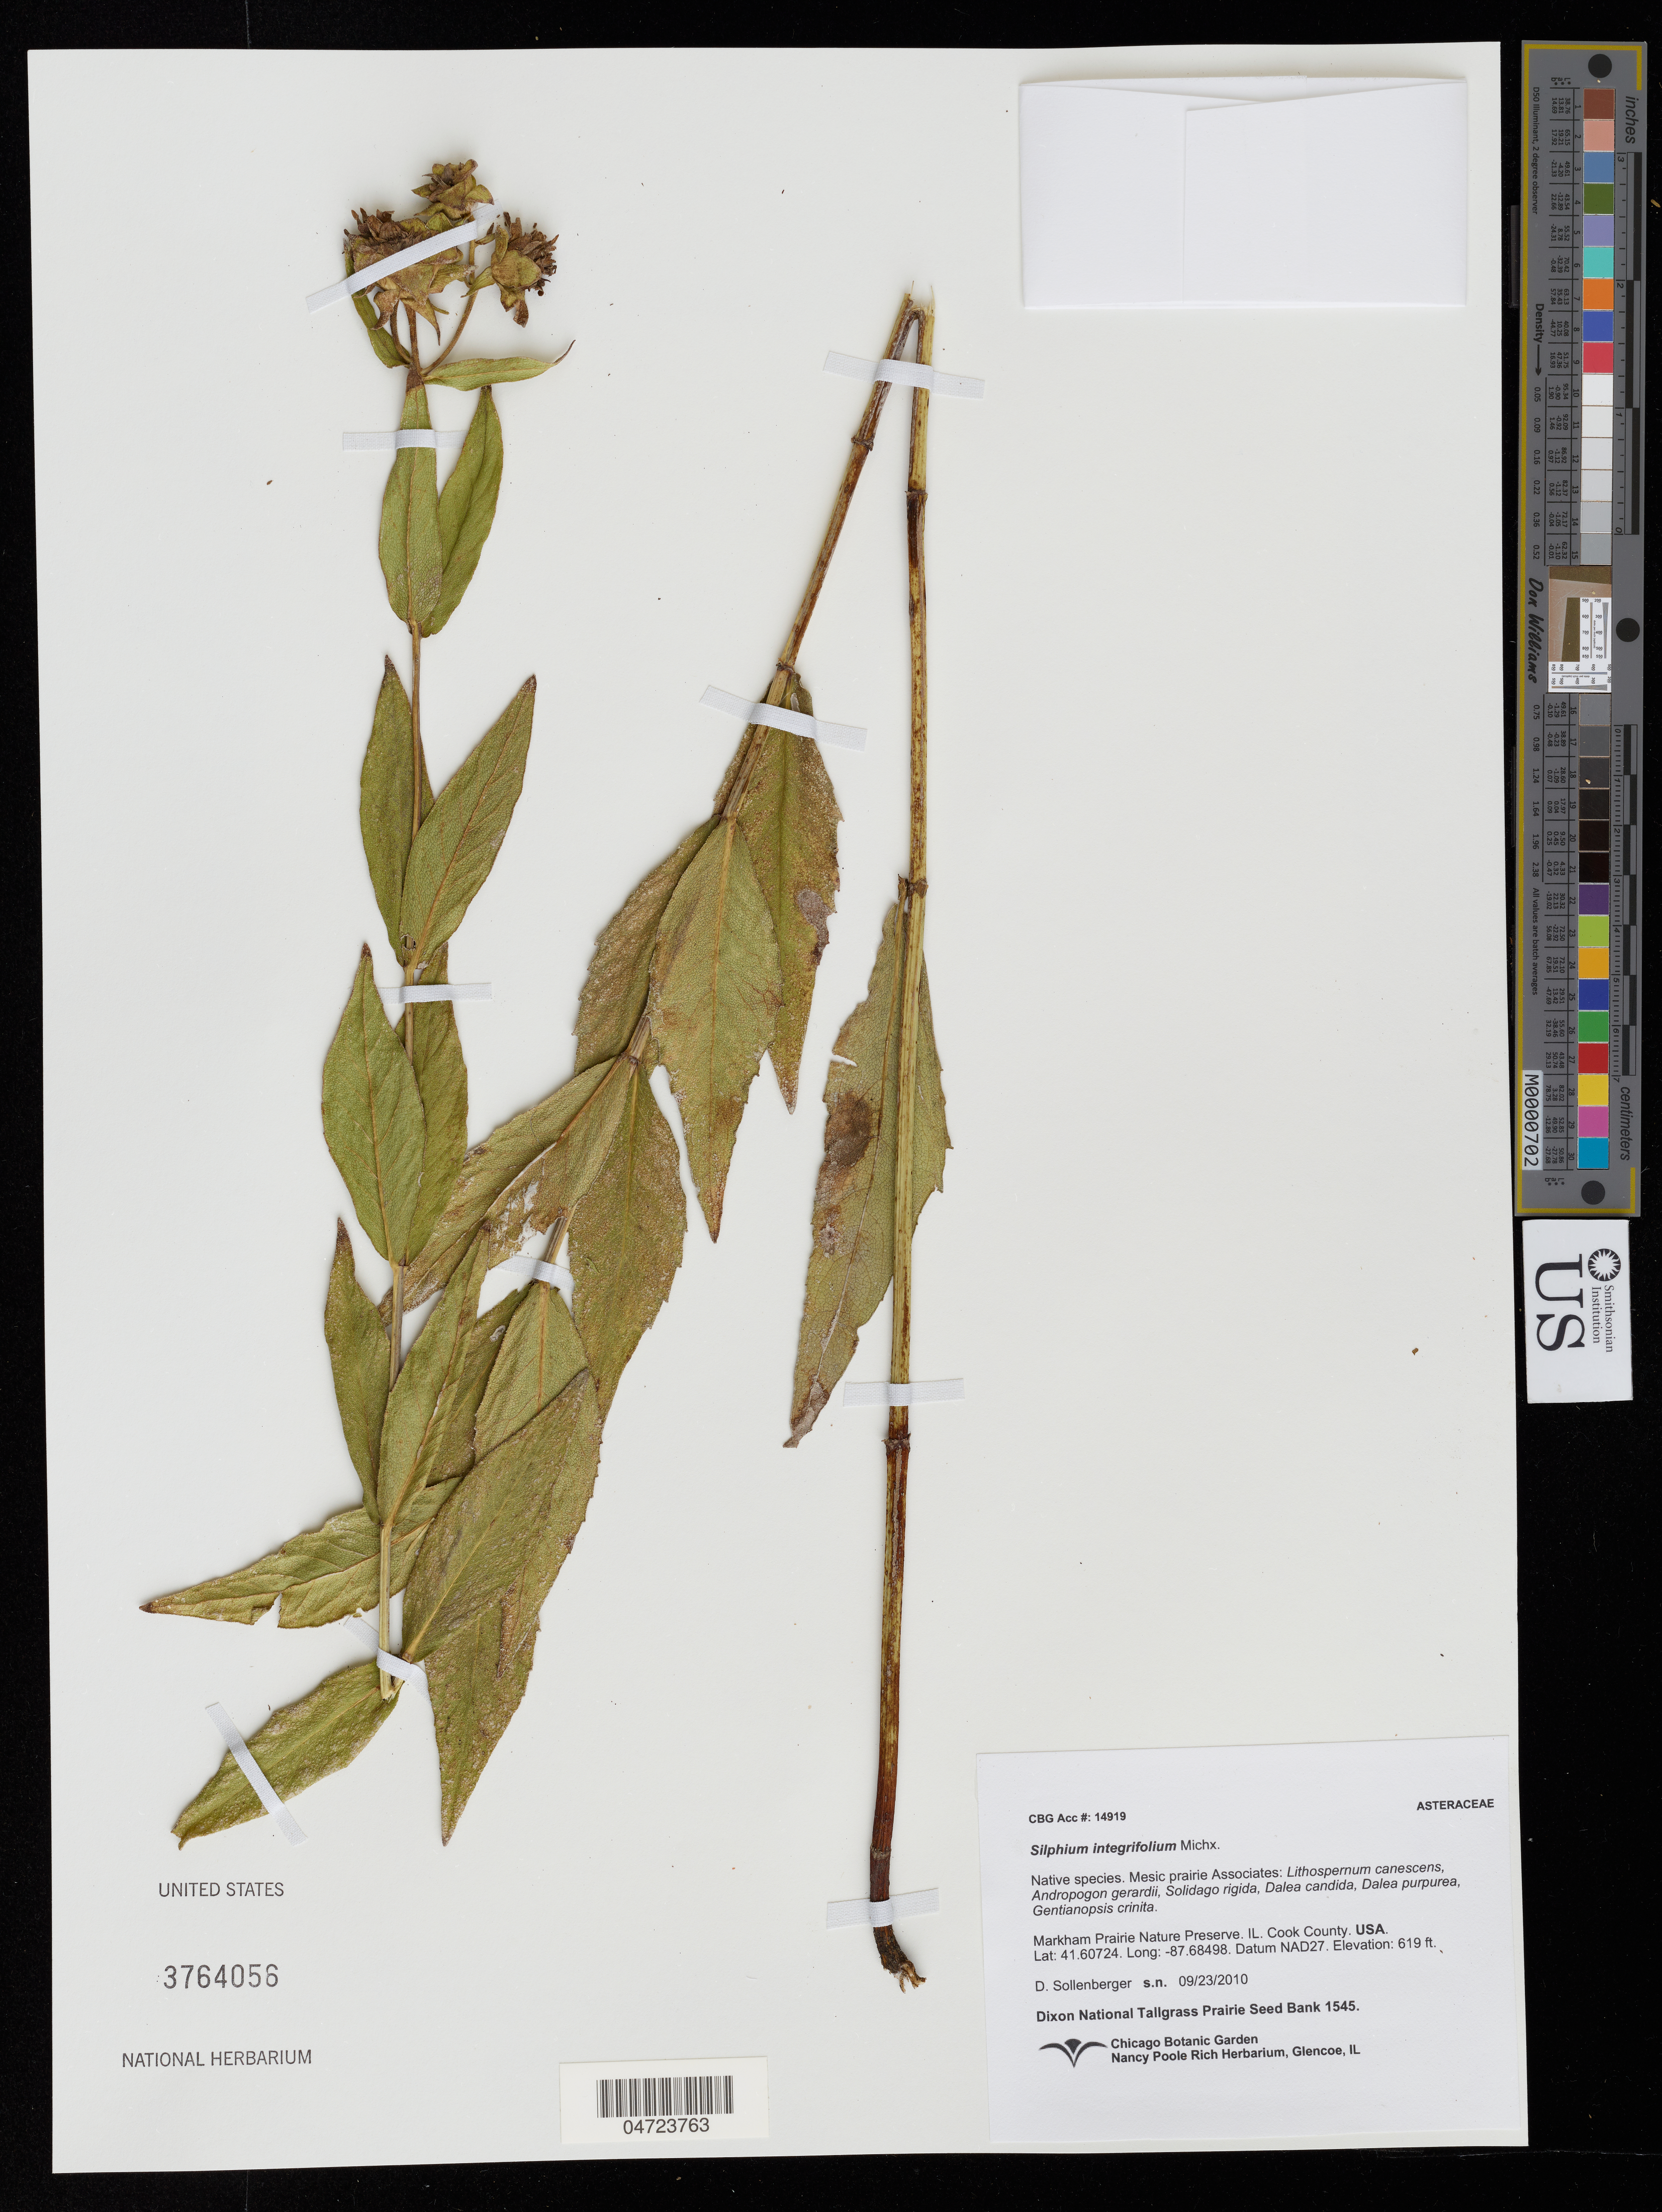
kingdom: Plantae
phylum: Tracheophyta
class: Magnoliopsida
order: Asterales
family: Asteraceae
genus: Silphium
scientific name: Silphium integrifolium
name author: Michx.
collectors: D. Sollenberger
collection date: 2010-09-23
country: United States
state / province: Illinois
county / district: Cook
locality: Markham Prairie Nature Preserve. Cook County.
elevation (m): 189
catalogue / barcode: US 3764056